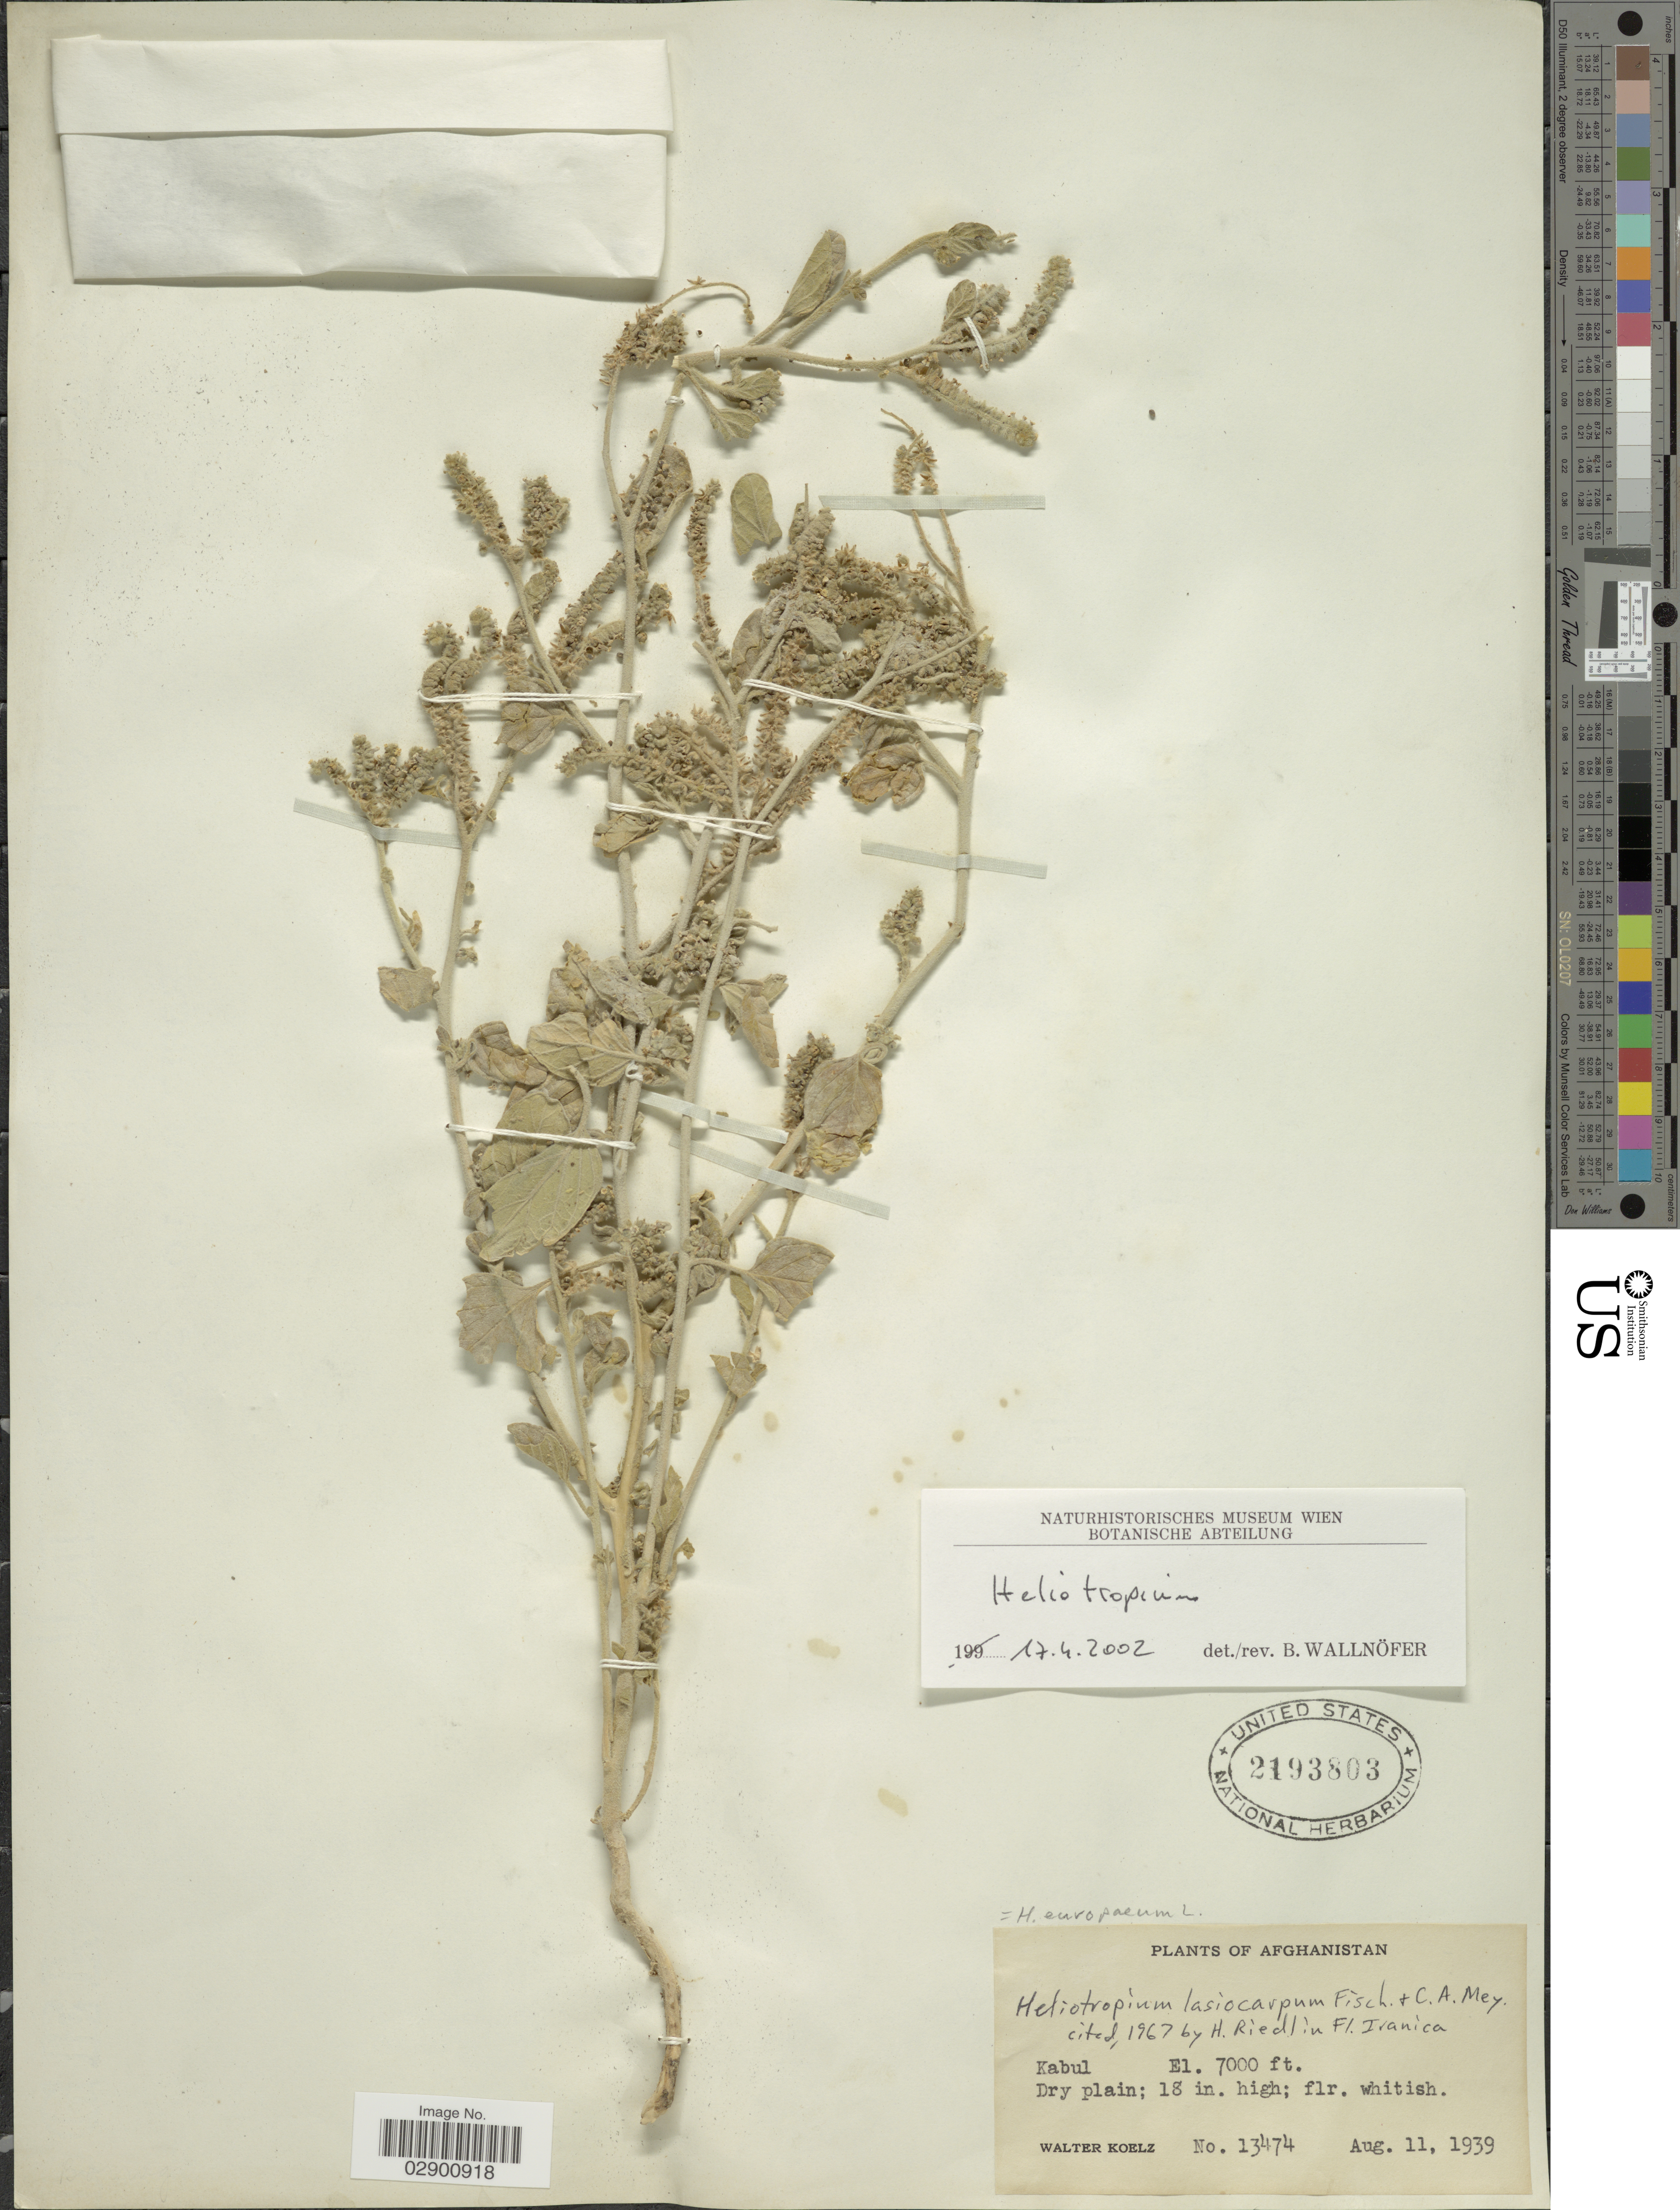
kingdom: Plantae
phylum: Tracheophyta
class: Magnoliopsida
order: Boraginales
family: Heliotropiaceae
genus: Heliotropium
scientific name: Heliotropium europaeum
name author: L.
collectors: W. N. Koelz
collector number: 13474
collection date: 1939-08-11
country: Afghanistan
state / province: Kabul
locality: Kabul.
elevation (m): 2134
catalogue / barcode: US 2193803